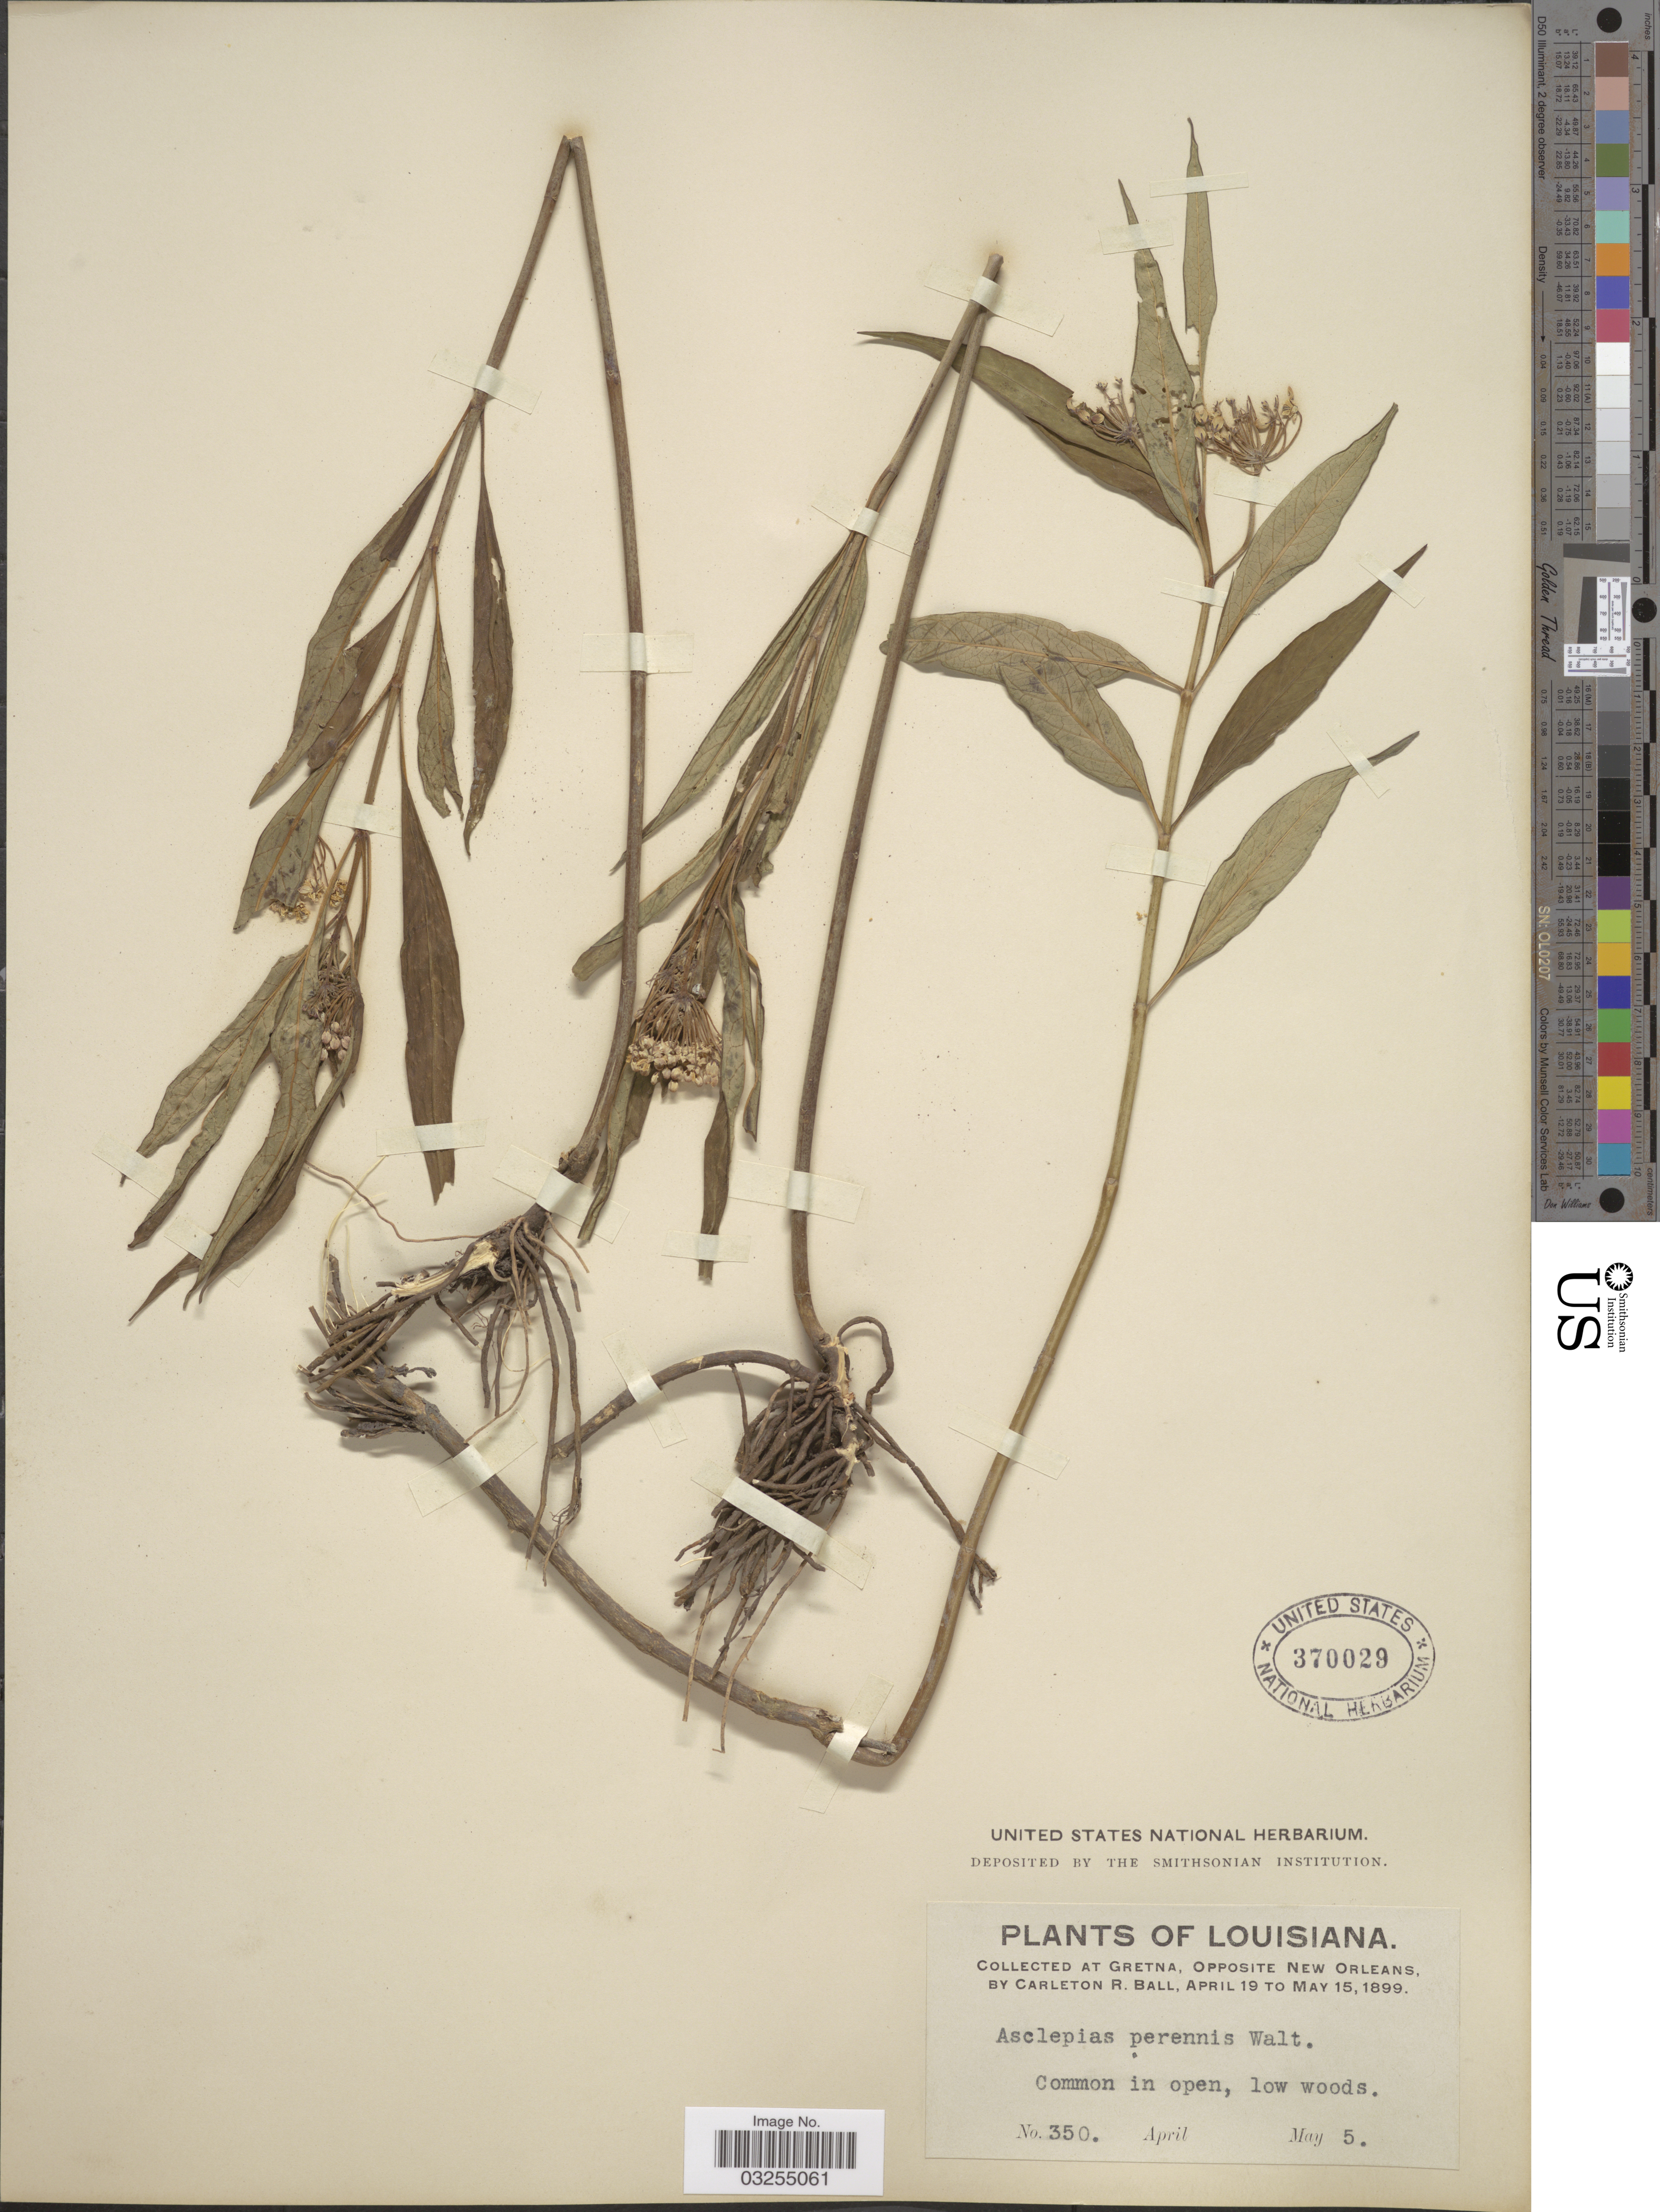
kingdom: Plantae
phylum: Tracheophyta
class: Magnoliopsida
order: Gentianales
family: Apocynaceae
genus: Asclepias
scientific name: Asclepias perennis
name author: Walter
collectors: C. R. Ball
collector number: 350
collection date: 1899-05-05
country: United States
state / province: Louisiana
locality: At Gretna, Opposite New Orleans.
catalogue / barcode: US 370029